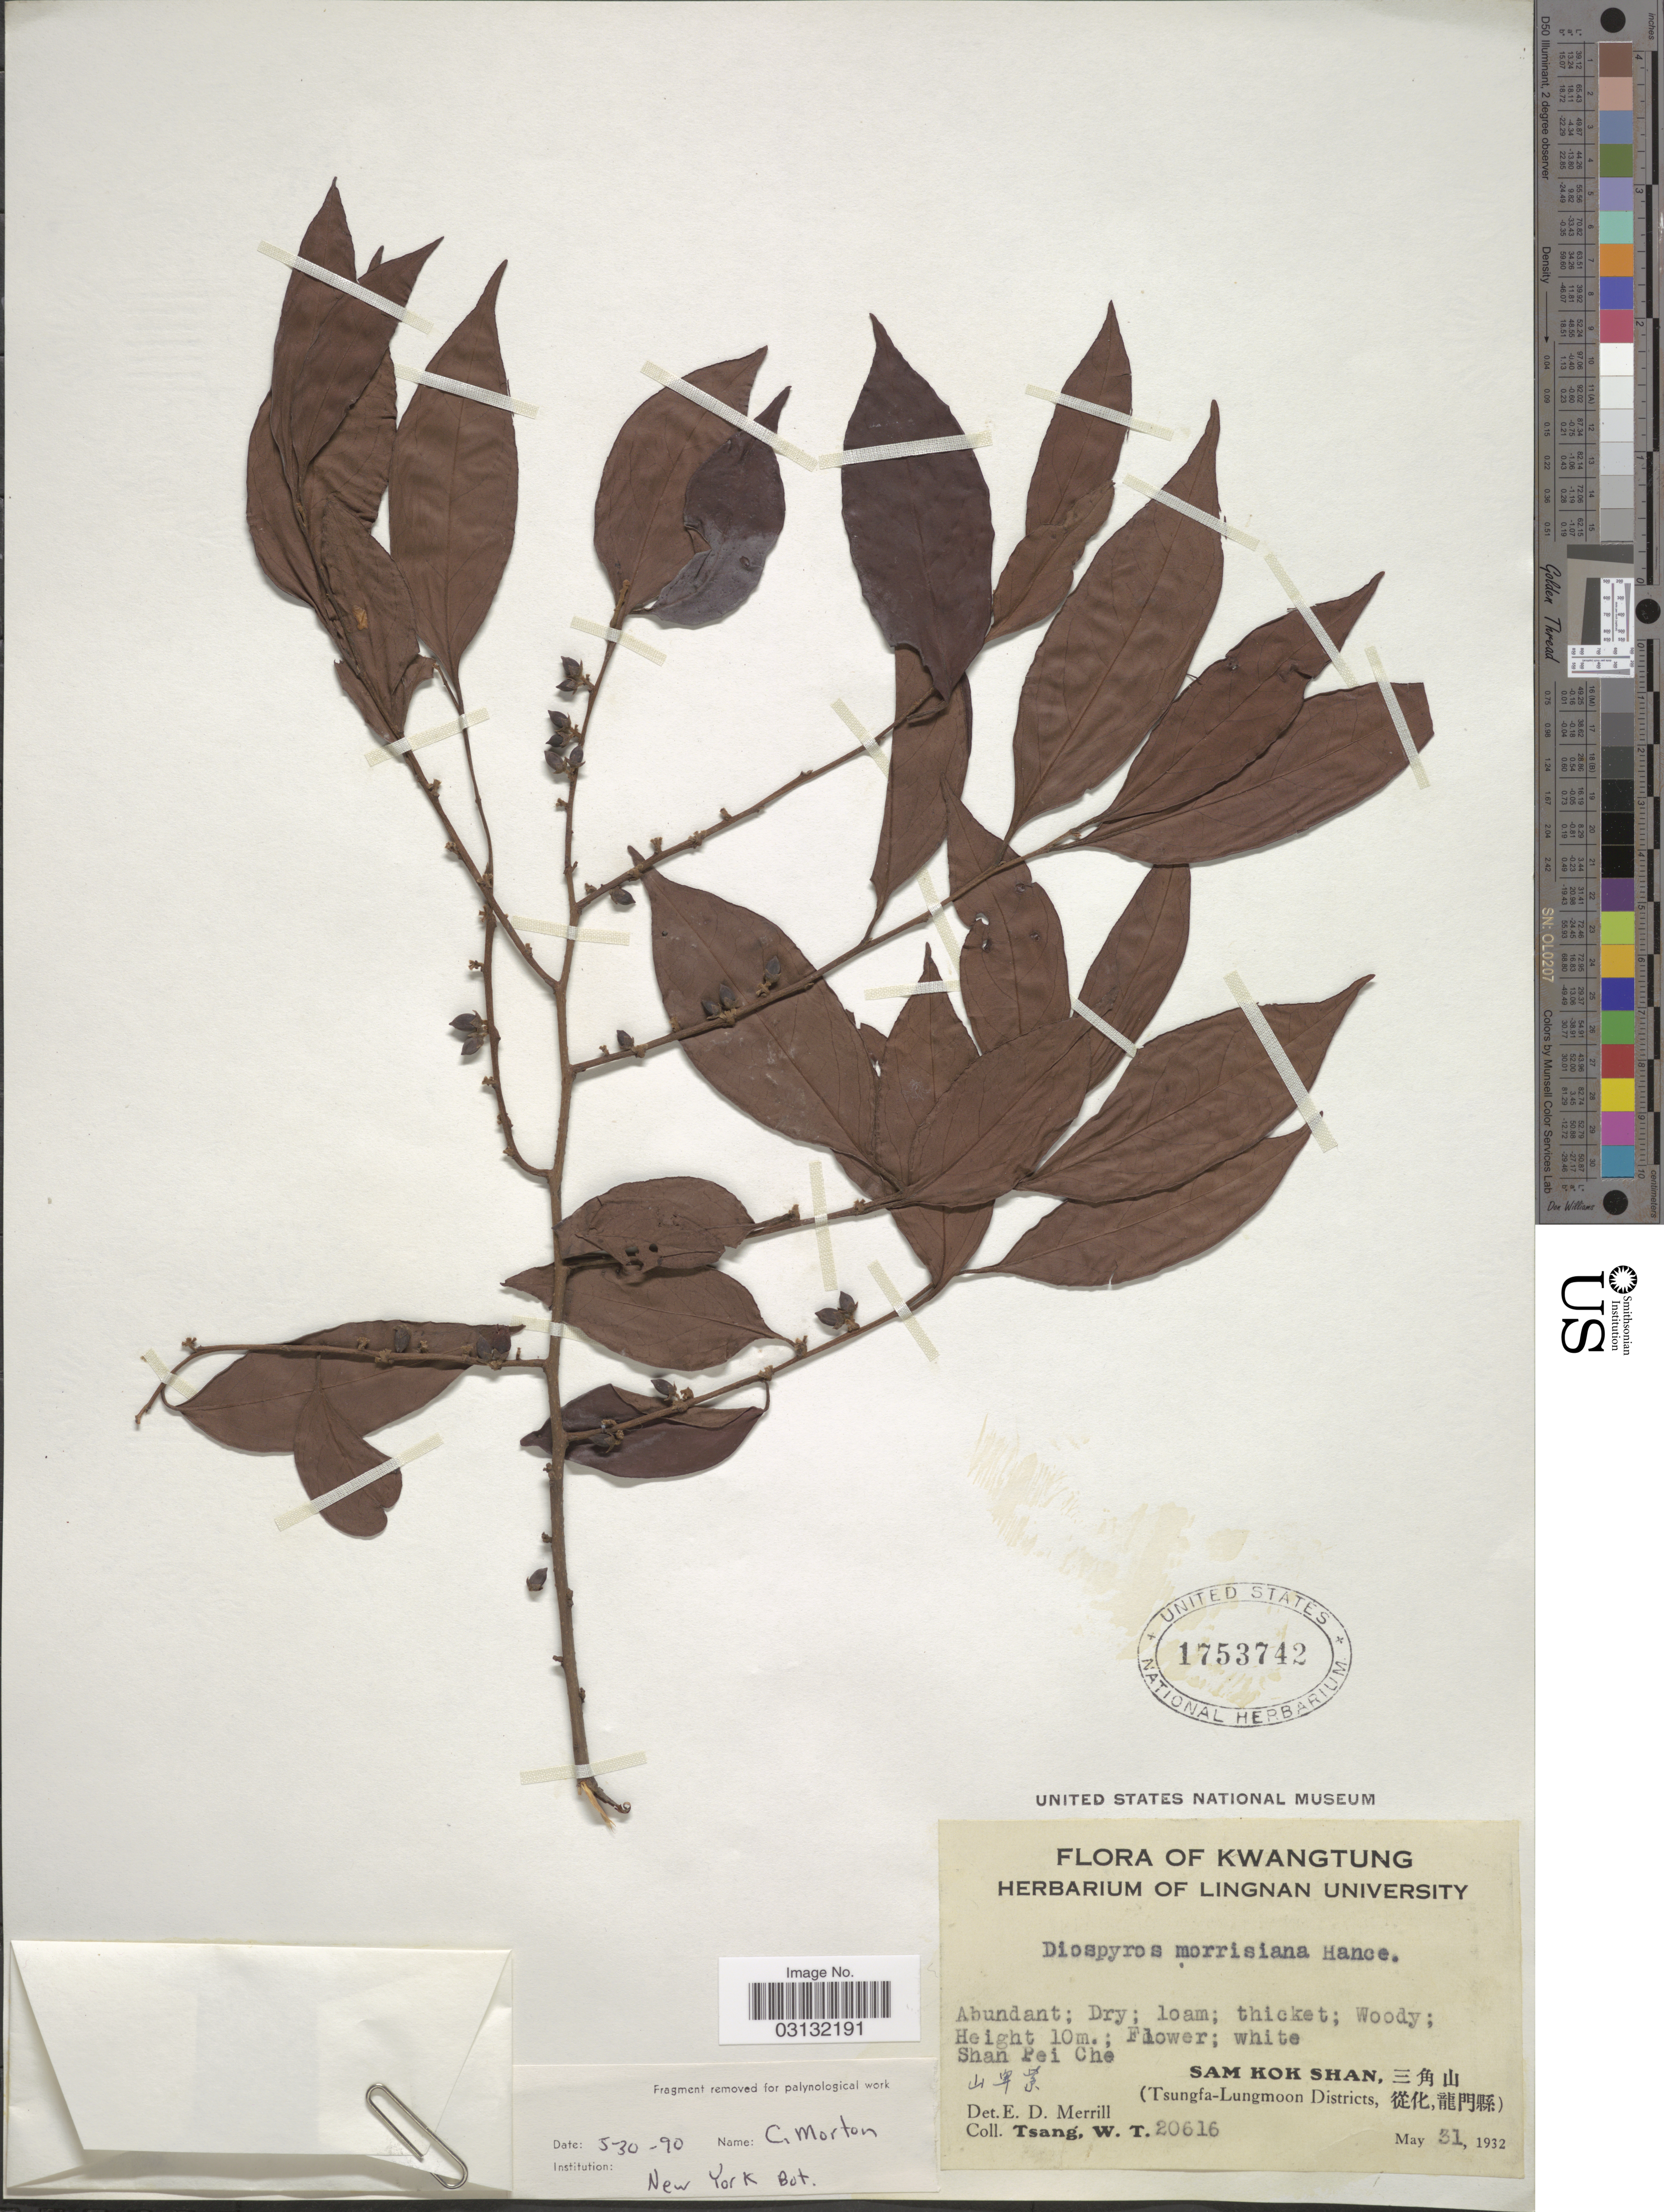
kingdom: Plantae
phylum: Tracheophyta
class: Magnoliopsida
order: Ericales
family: Ebenaceae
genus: Diospyros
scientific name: Diospyros morrisiana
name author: Hance in Walp.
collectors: W. T. Tsang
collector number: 20616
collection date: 1932-05-31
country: China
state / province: Guangdong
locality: Kwatung,Shan Pei Che, Sam Kok Shan (Tsungfa-Lungmoon Districts.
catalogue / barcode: US 1753742